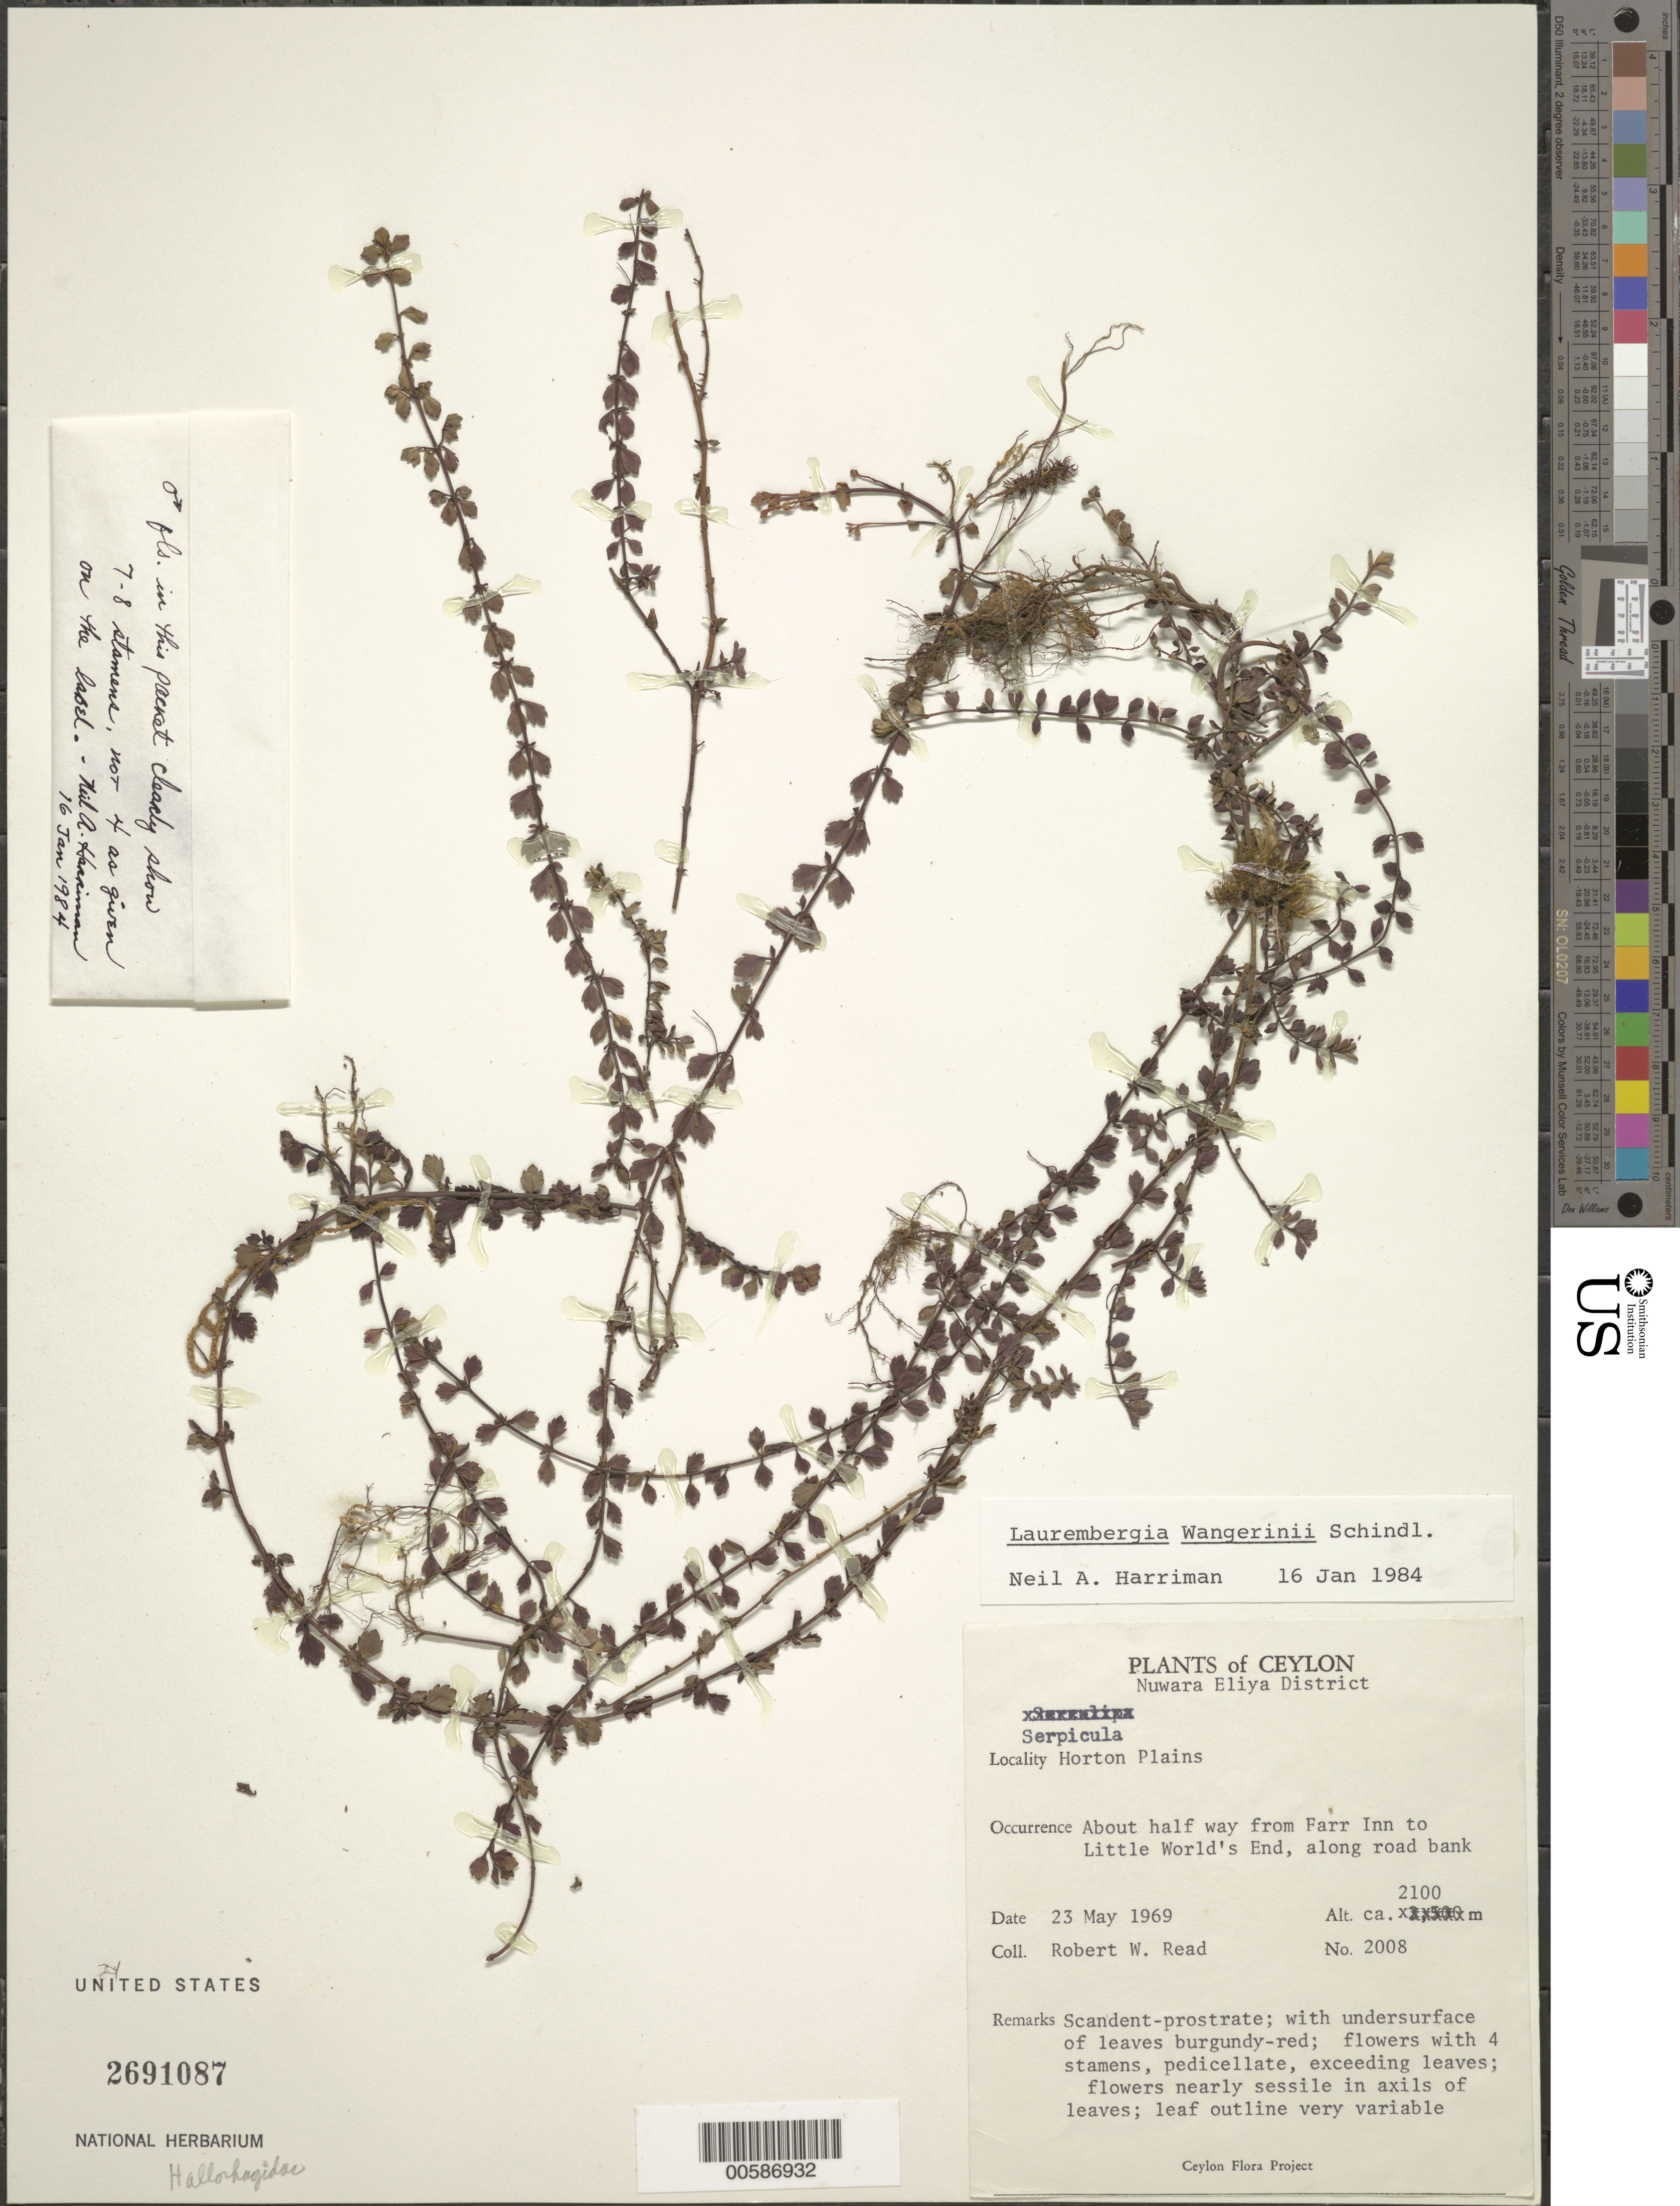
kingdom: Plantae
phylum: Tracheophyta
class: Magnoliopsida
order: Saxifragales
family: Haloragaceae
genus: Laurembergia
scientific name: Laurembergia wangerinii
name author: Schindl.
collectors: R. W. Read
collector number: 2008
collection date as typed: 23 May 1969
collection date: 1969-05-23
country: Sri Lanka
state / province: Central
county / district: Nuwara Eliya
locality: Little World's End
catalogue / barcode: US 2691087